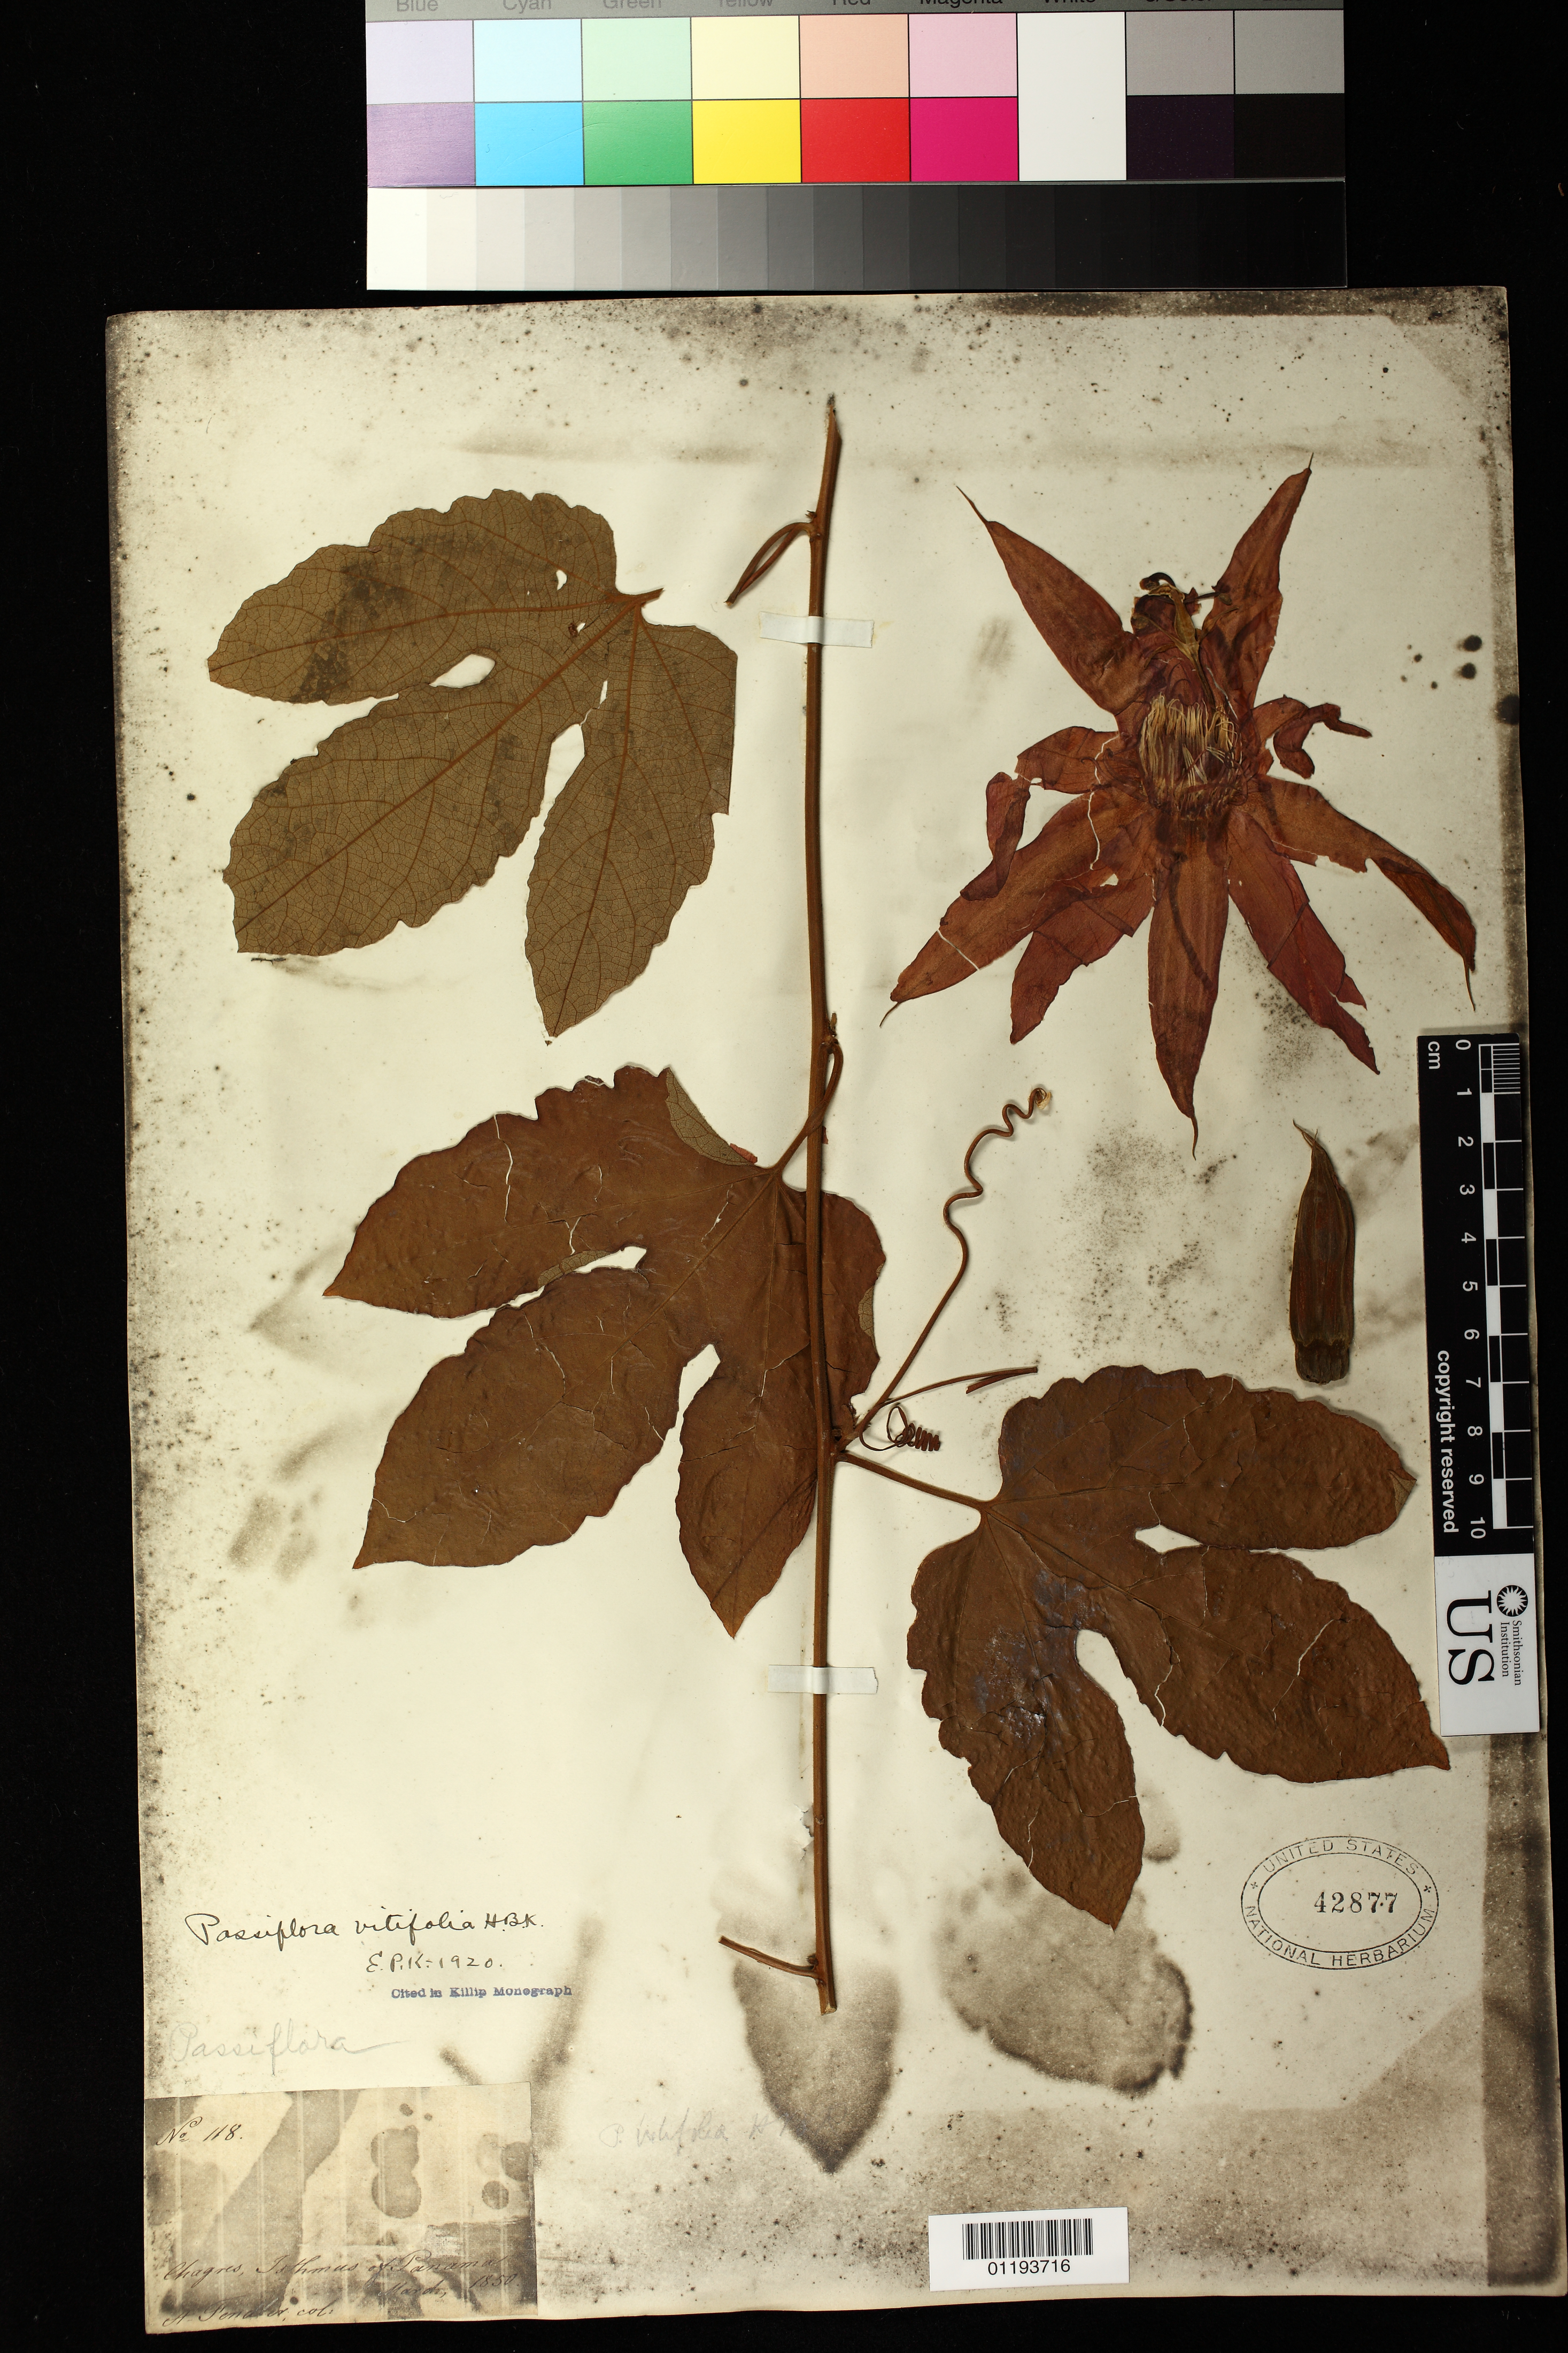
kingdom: Plantae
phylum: Tracheophyta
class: Magnoliopsida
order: Malpighiales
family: Passifloraceae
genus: Passiflora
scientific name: Passiflora vitifolia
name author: Kunth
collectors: A. Fendler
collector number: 118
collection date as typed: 1850-03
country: Panama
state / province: Colón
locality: Chagres, Isthmus of Panama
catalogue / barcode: US 42877